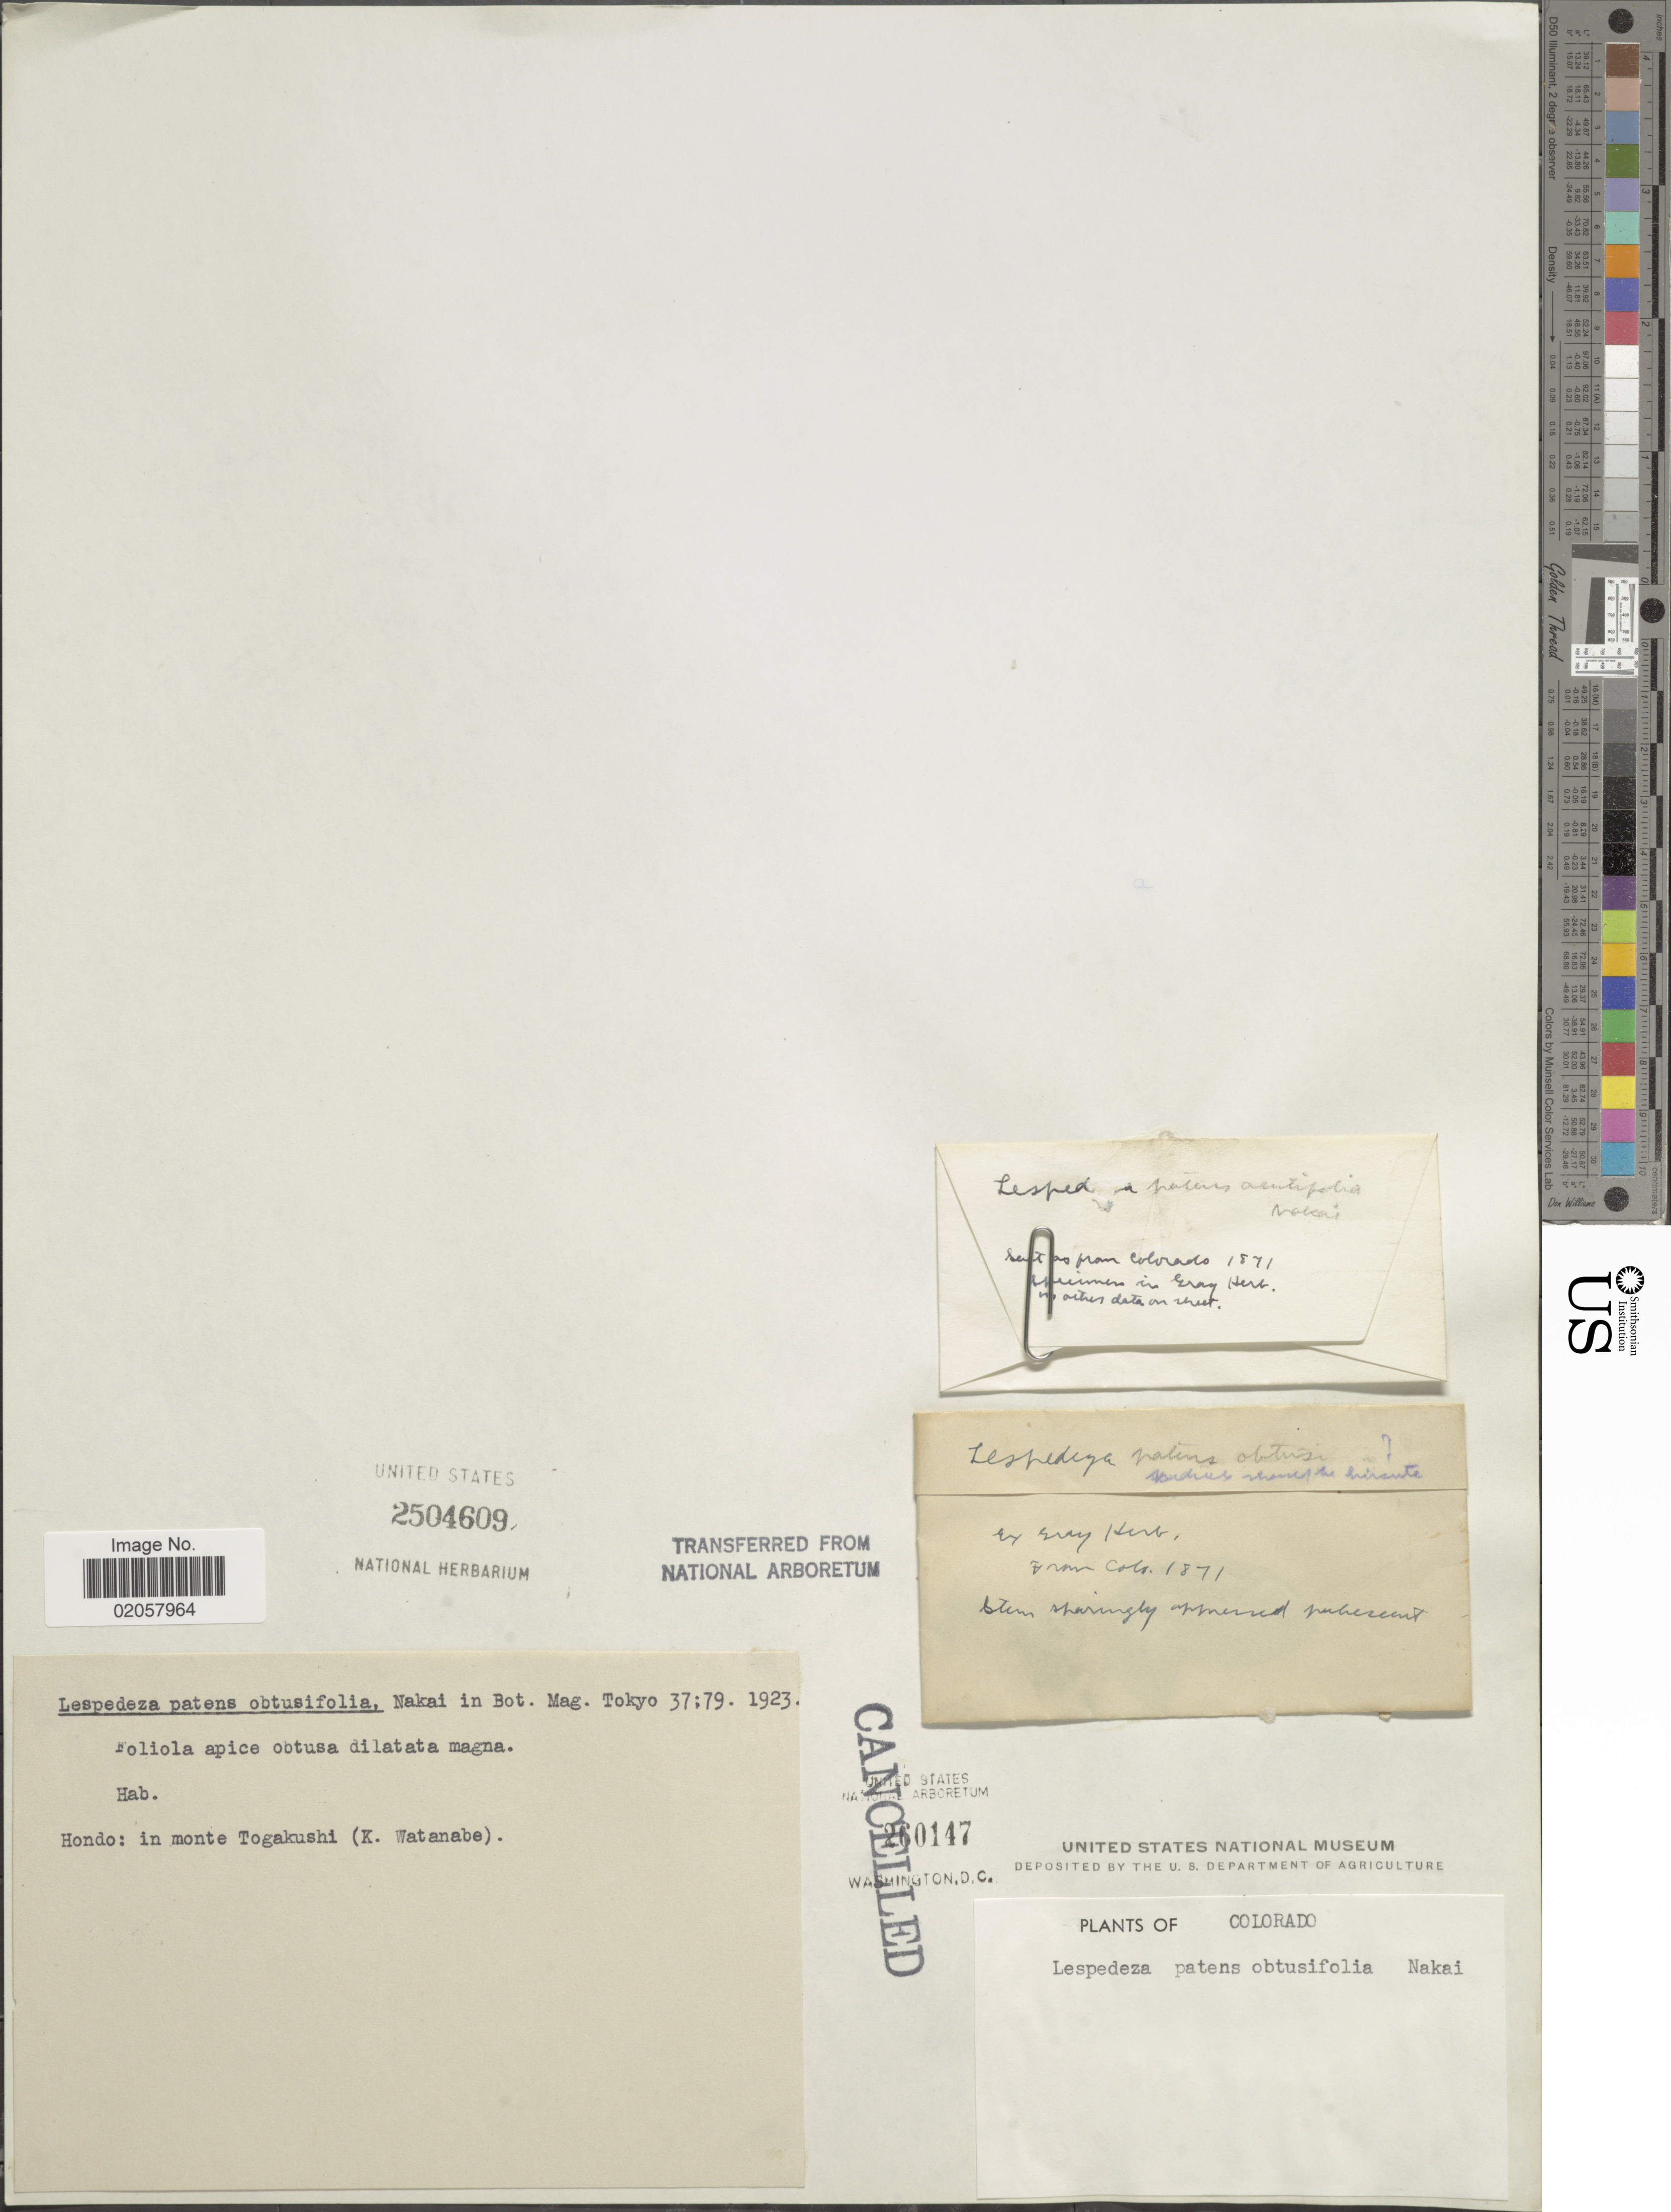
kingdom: Plantae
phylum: Tracheophyta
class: Magnoliopsida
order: Fabales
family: Fabaceae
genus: Lespedeza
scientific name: Lespedeza patens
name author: Nakai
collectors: ex herb. Gray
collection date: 1871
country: United States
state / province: Colorado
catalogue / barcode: US 2504609